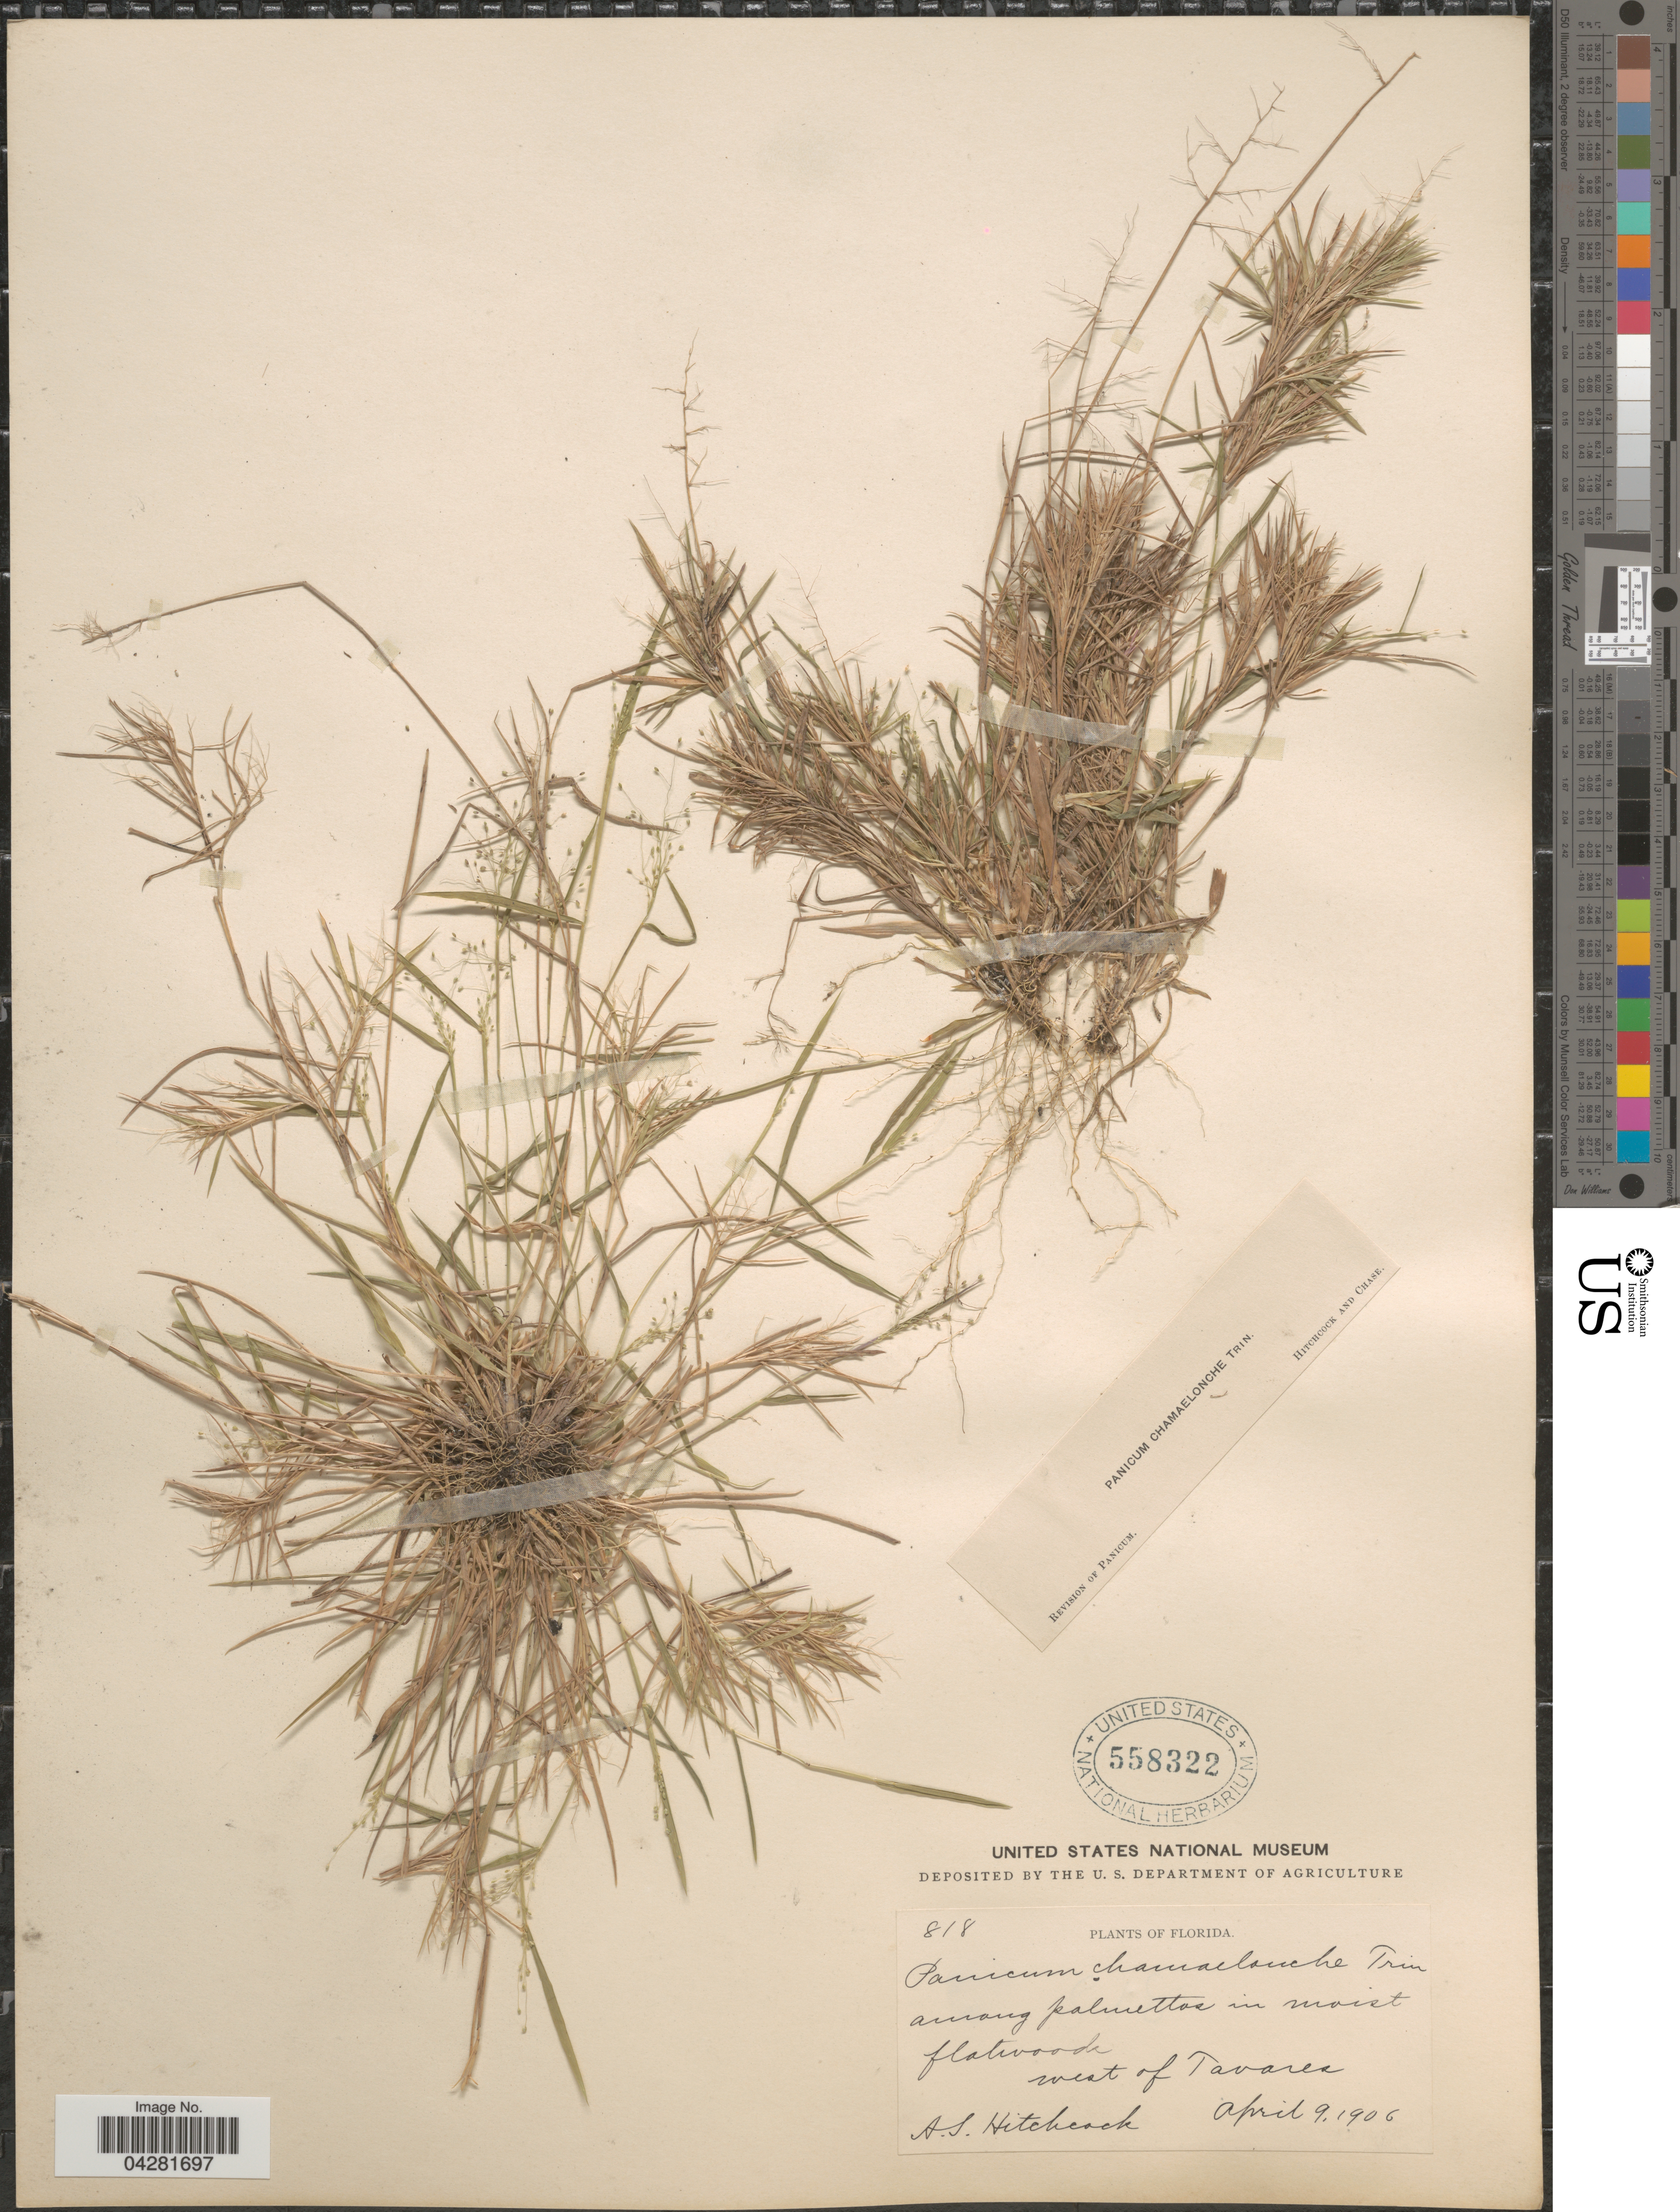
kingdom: Plantae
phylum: Tracheophyta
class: Liliopsida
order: Poales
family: Poaceae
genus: Dichanthelium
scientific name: Dichanthelium ensifolium var. ensifolium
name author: (Baldwin ex Elliot) Gould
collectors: A. S. Hitchcock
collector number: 818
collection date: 1906-04-09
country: United States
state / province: Florida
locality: West of Tavares.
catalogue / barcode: US 558322